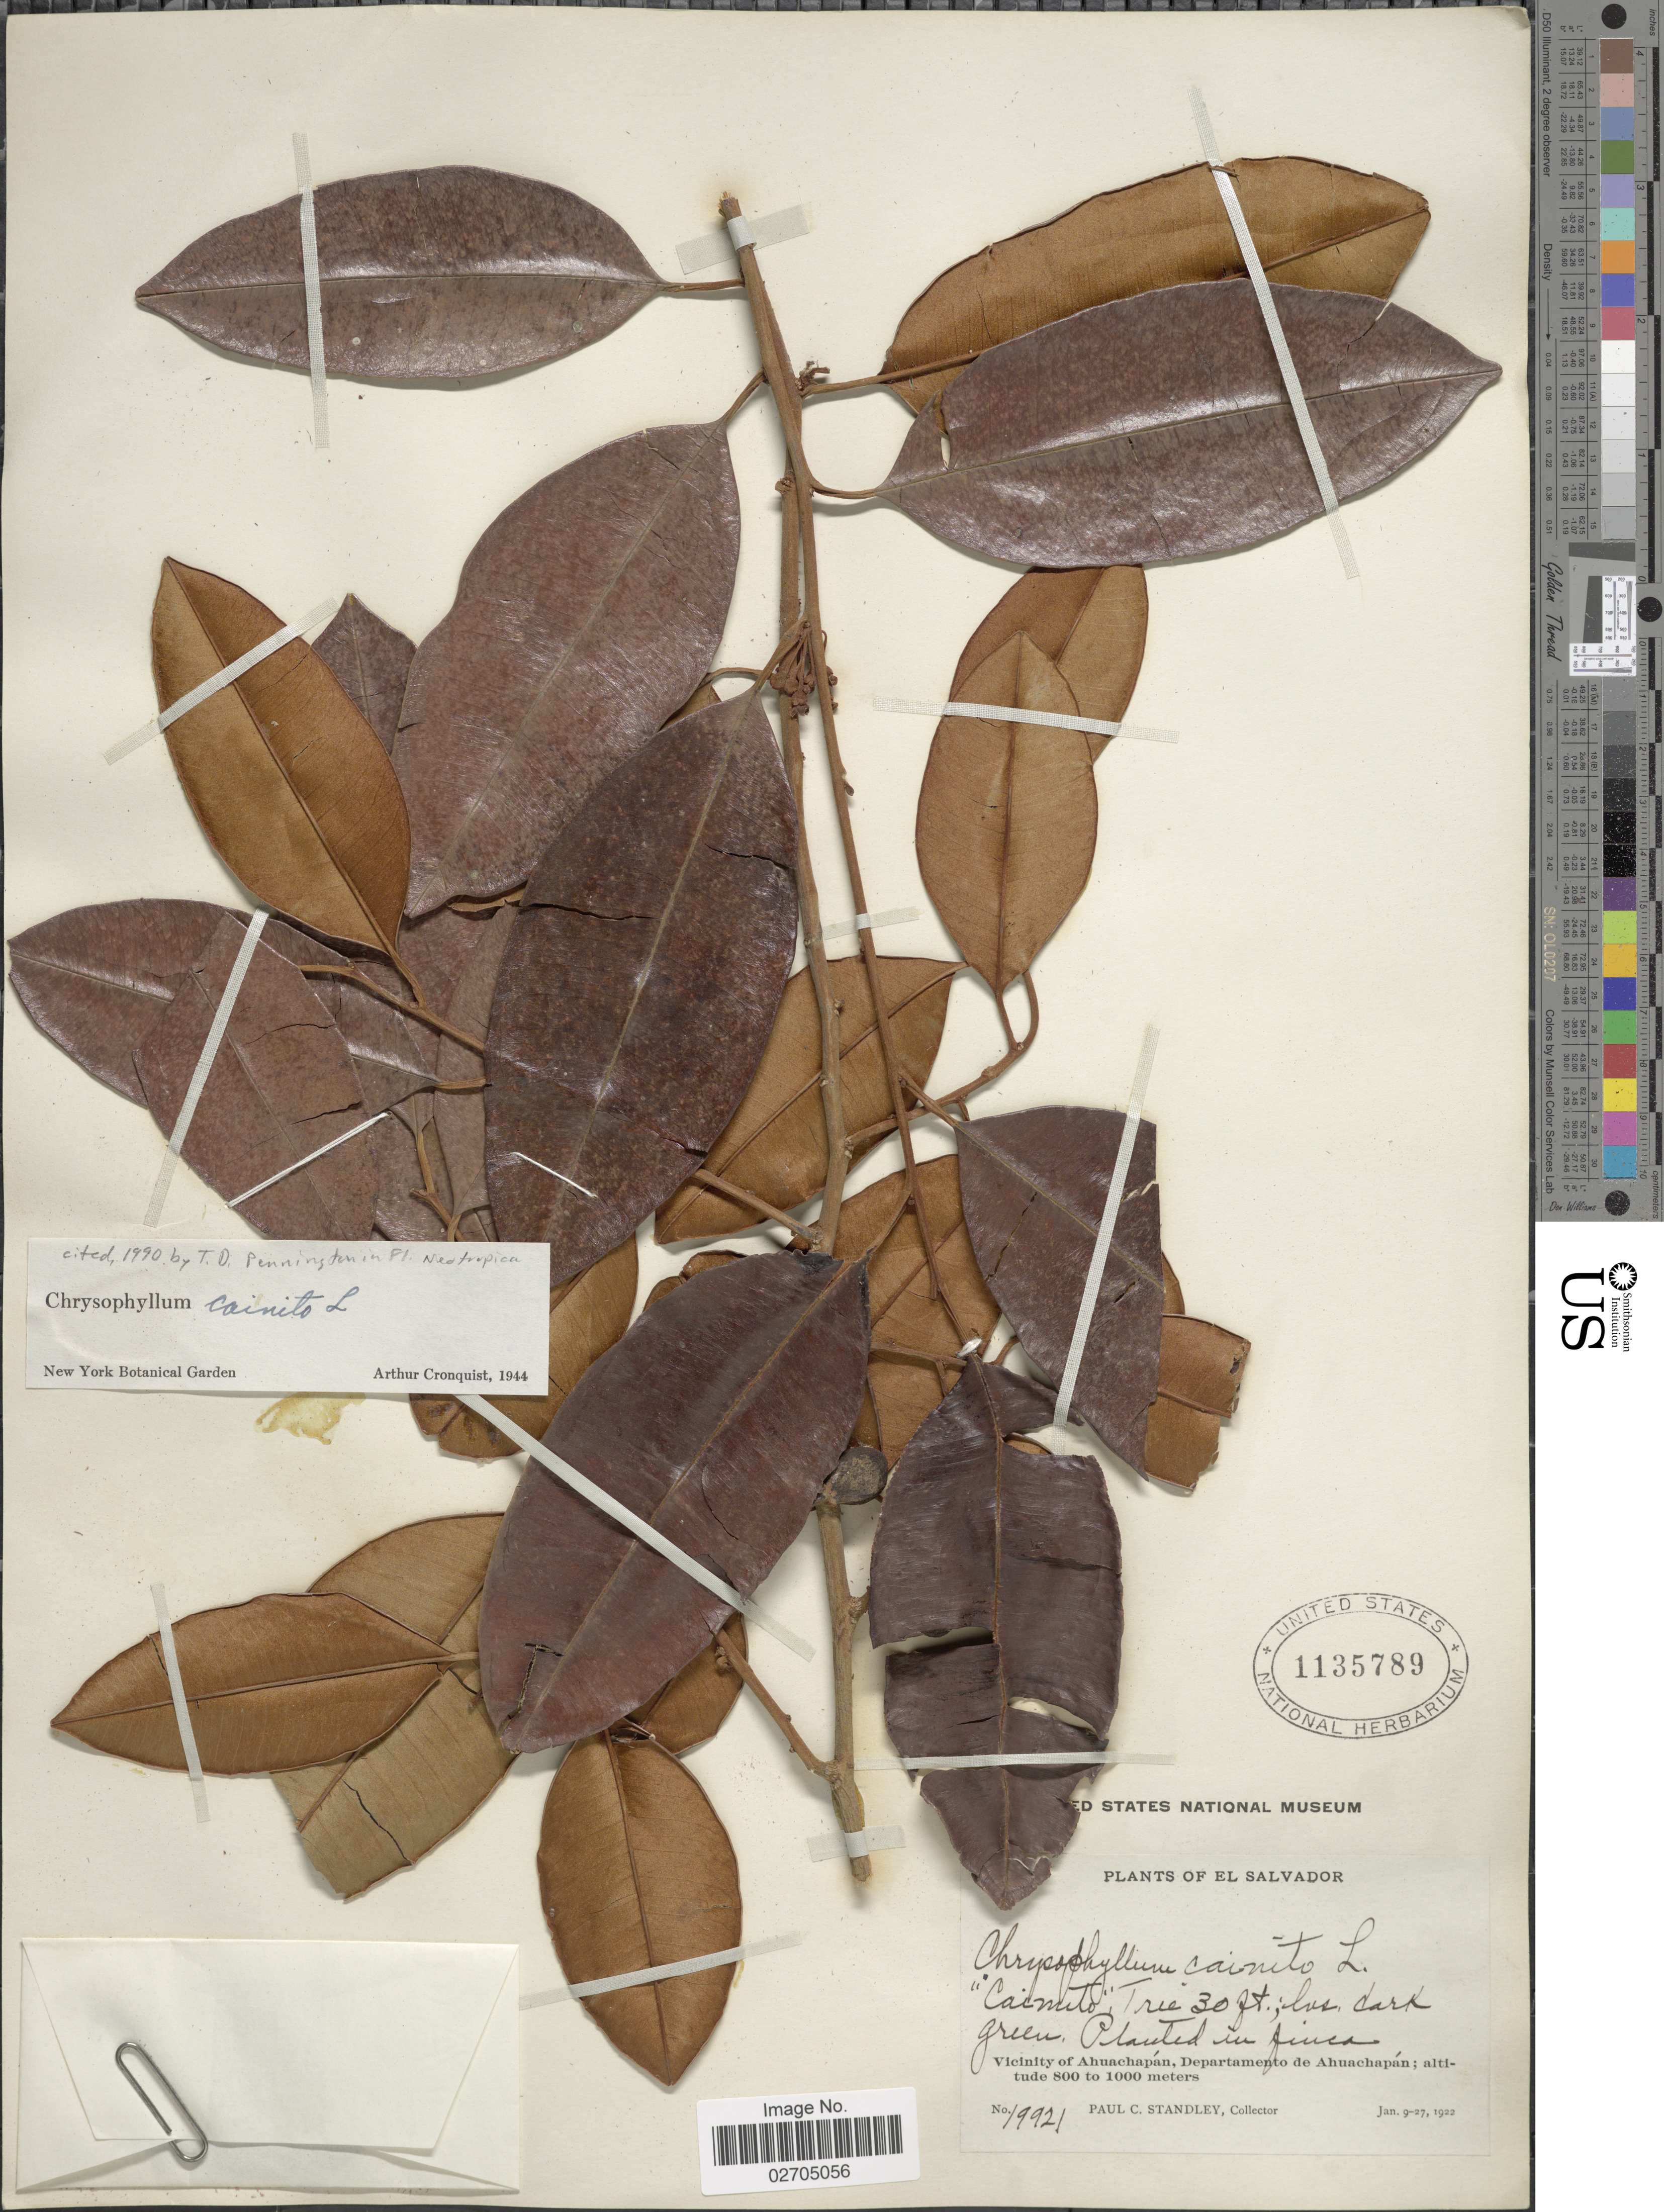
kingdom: Plantae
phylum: Tracheophyta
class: Magnoliopsida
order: Ericales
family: Sapotaceae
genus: Chrysophyllum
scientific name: Chrysophyllum cainito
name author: L.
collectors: P. C. Standley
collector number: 19921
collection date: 1922-01-09/1922-01-27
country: El Salvador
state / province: Ahuachapan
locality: In finca, Vicinity of Ahuachapan.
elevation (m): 800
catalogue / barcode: US 1135789